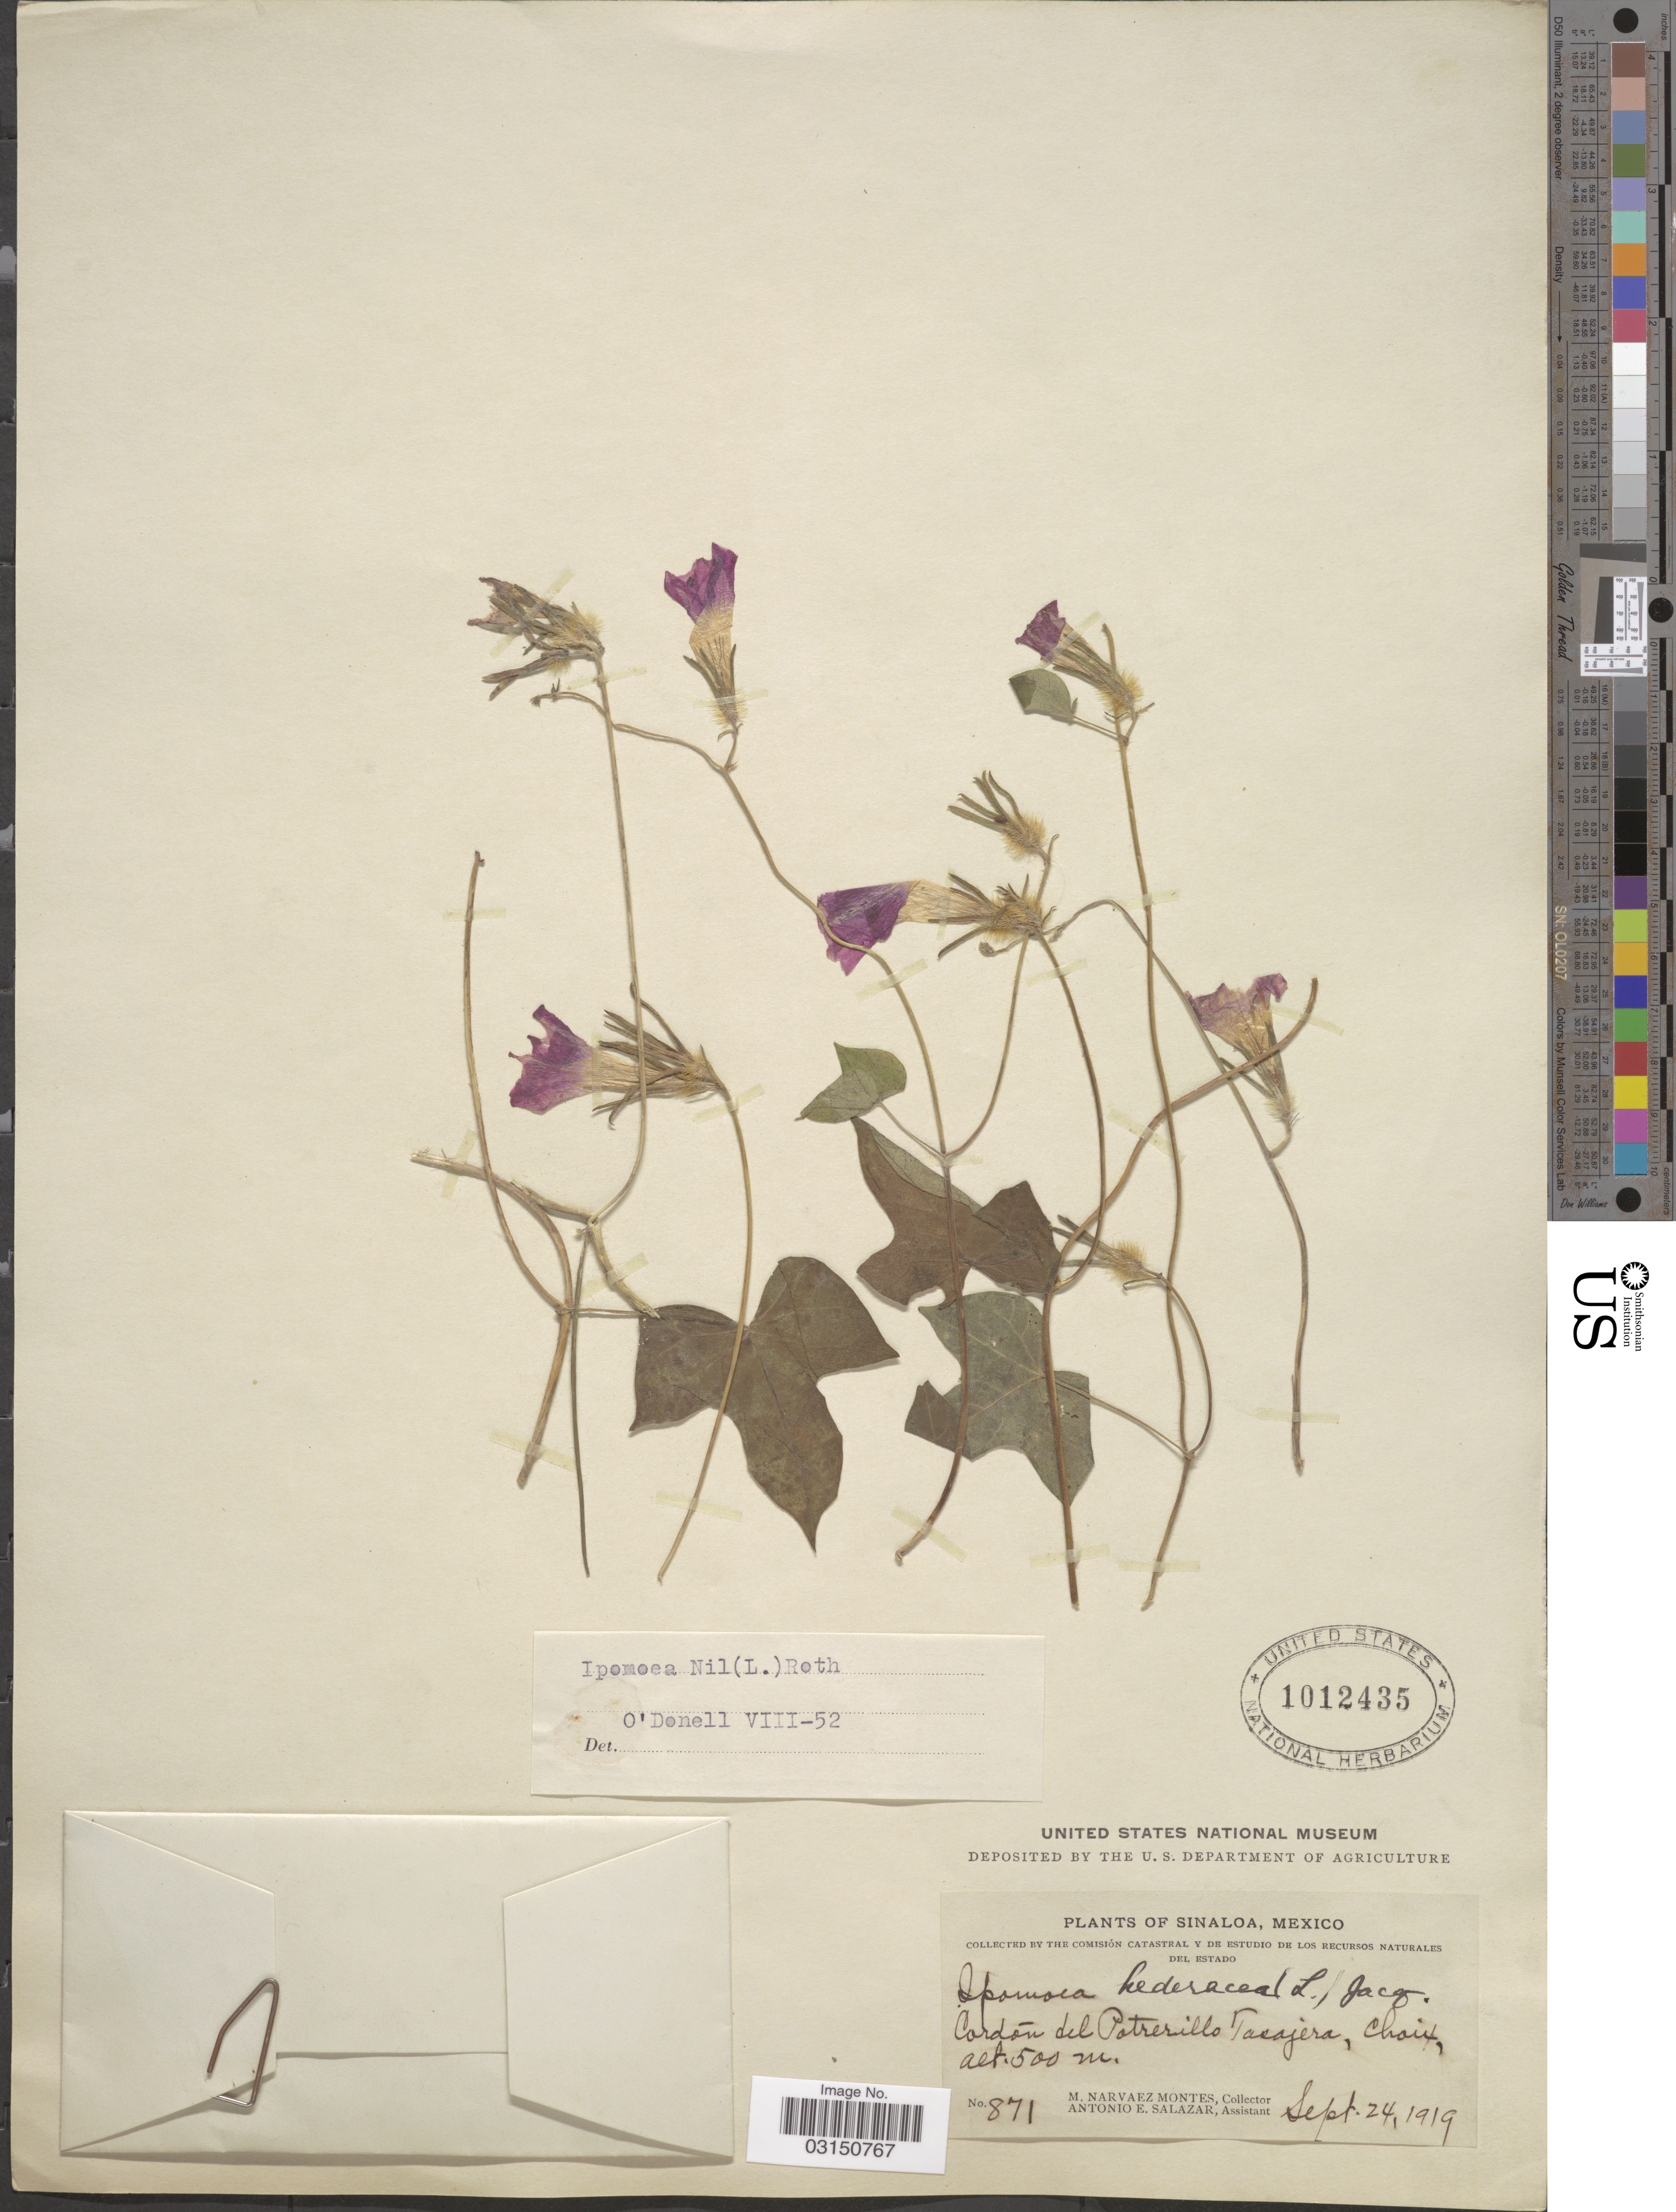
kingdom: Plantae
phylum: Tracheophyta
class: Magnoliopsida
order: Solanales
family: Convolvulaceae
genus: Ipomoea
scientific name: Ipomoea nil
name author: (L.) Roth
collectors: M. Narvaez-Montes & A. E. Salazar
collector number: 871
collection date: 1919-09-24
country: Mexico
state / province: Sinaloa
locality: Cordón del Potrerillo Tasajera, Choix.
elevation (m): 500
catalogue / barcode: US 1012435